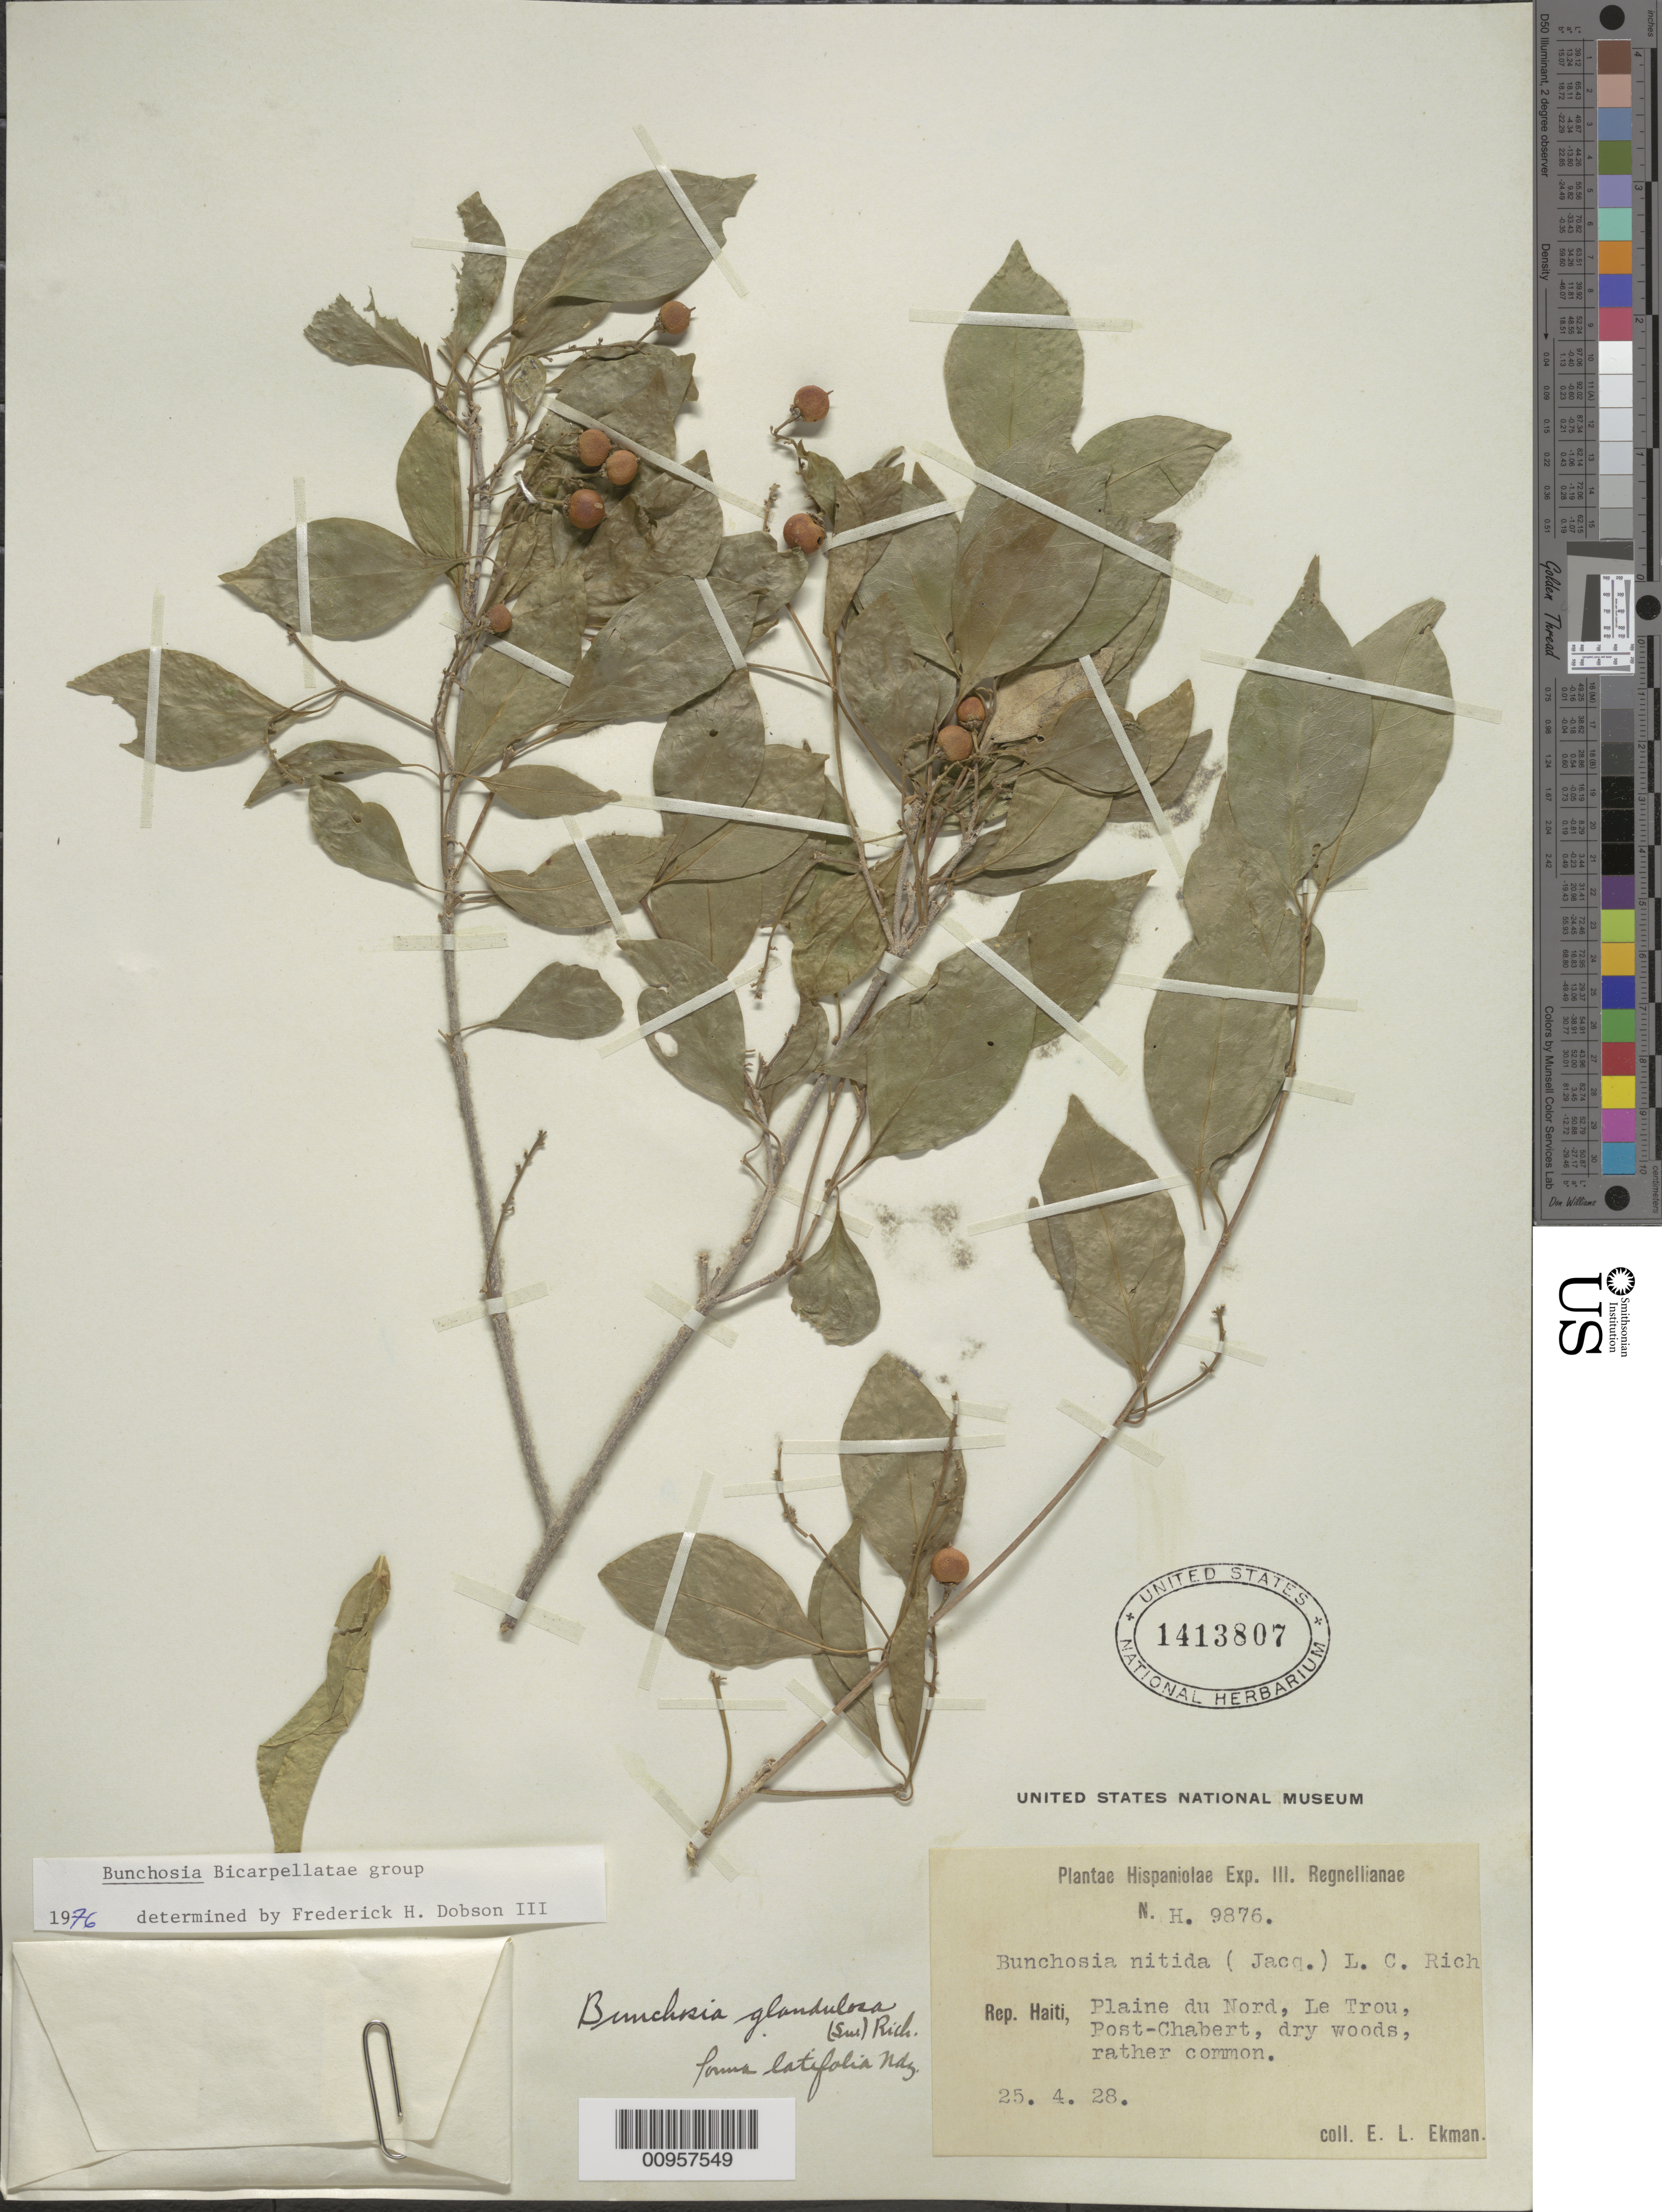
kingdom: Plantae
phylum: Tracheophyta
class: Magnoliopsida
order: Malpighiales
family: Malpighiaceae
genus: Bunchosia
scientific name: Bunchosia glandulosa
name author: (Cav.) DC.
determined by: Dobson, Frederick H.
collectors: E. L. Ekman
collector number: H 9876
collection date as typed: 25 Apr 1928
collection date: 1928-04-25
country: Haiti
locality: Plaine du Nord, Le Trou, Post-Chabert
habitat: Dry woods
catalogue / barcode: US 1413807